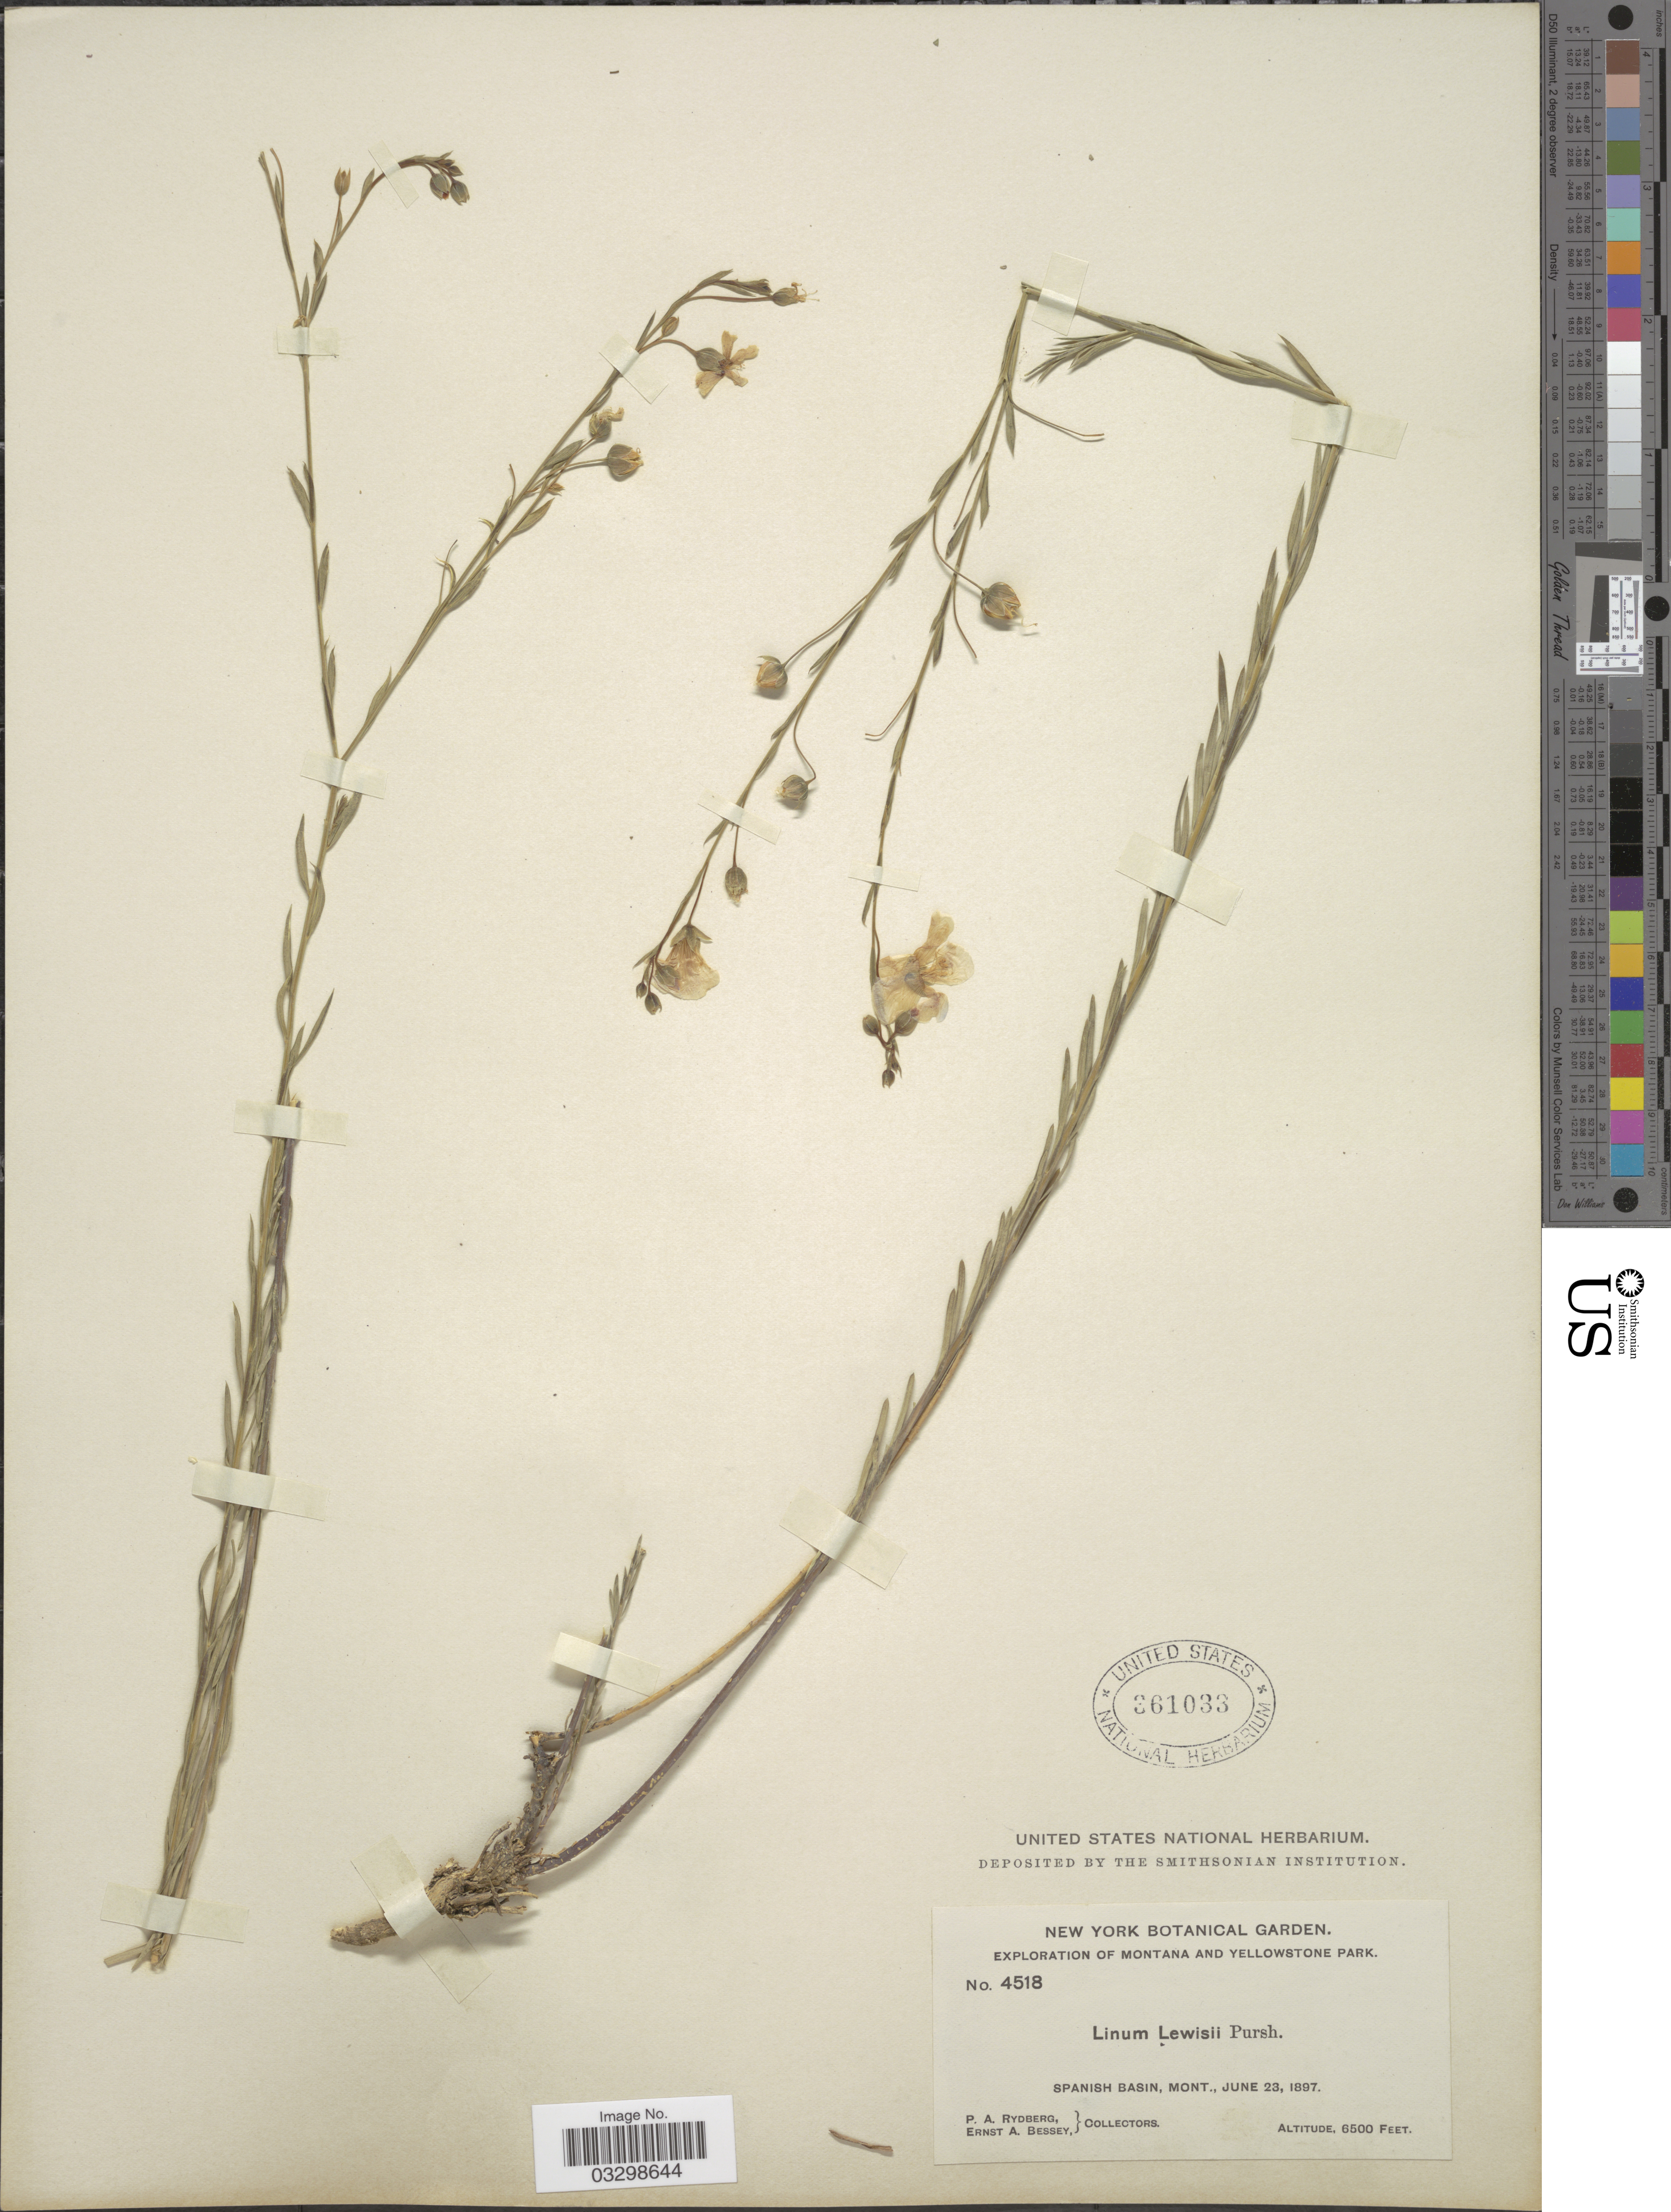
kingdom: Plantae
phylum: Tracheophyta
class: Magnoliopsida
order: Malpighiales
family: Linaceae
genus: Linum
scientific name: Linum lewisii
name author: Pursh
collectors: P. A. Rydberg & E. A. Bessey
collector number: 4518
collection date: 1897-06-23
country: United States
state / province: Montana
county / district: Gallatin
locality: Yellowstone Park. Spanish Basin.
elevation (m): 1981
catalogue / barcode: US 361033